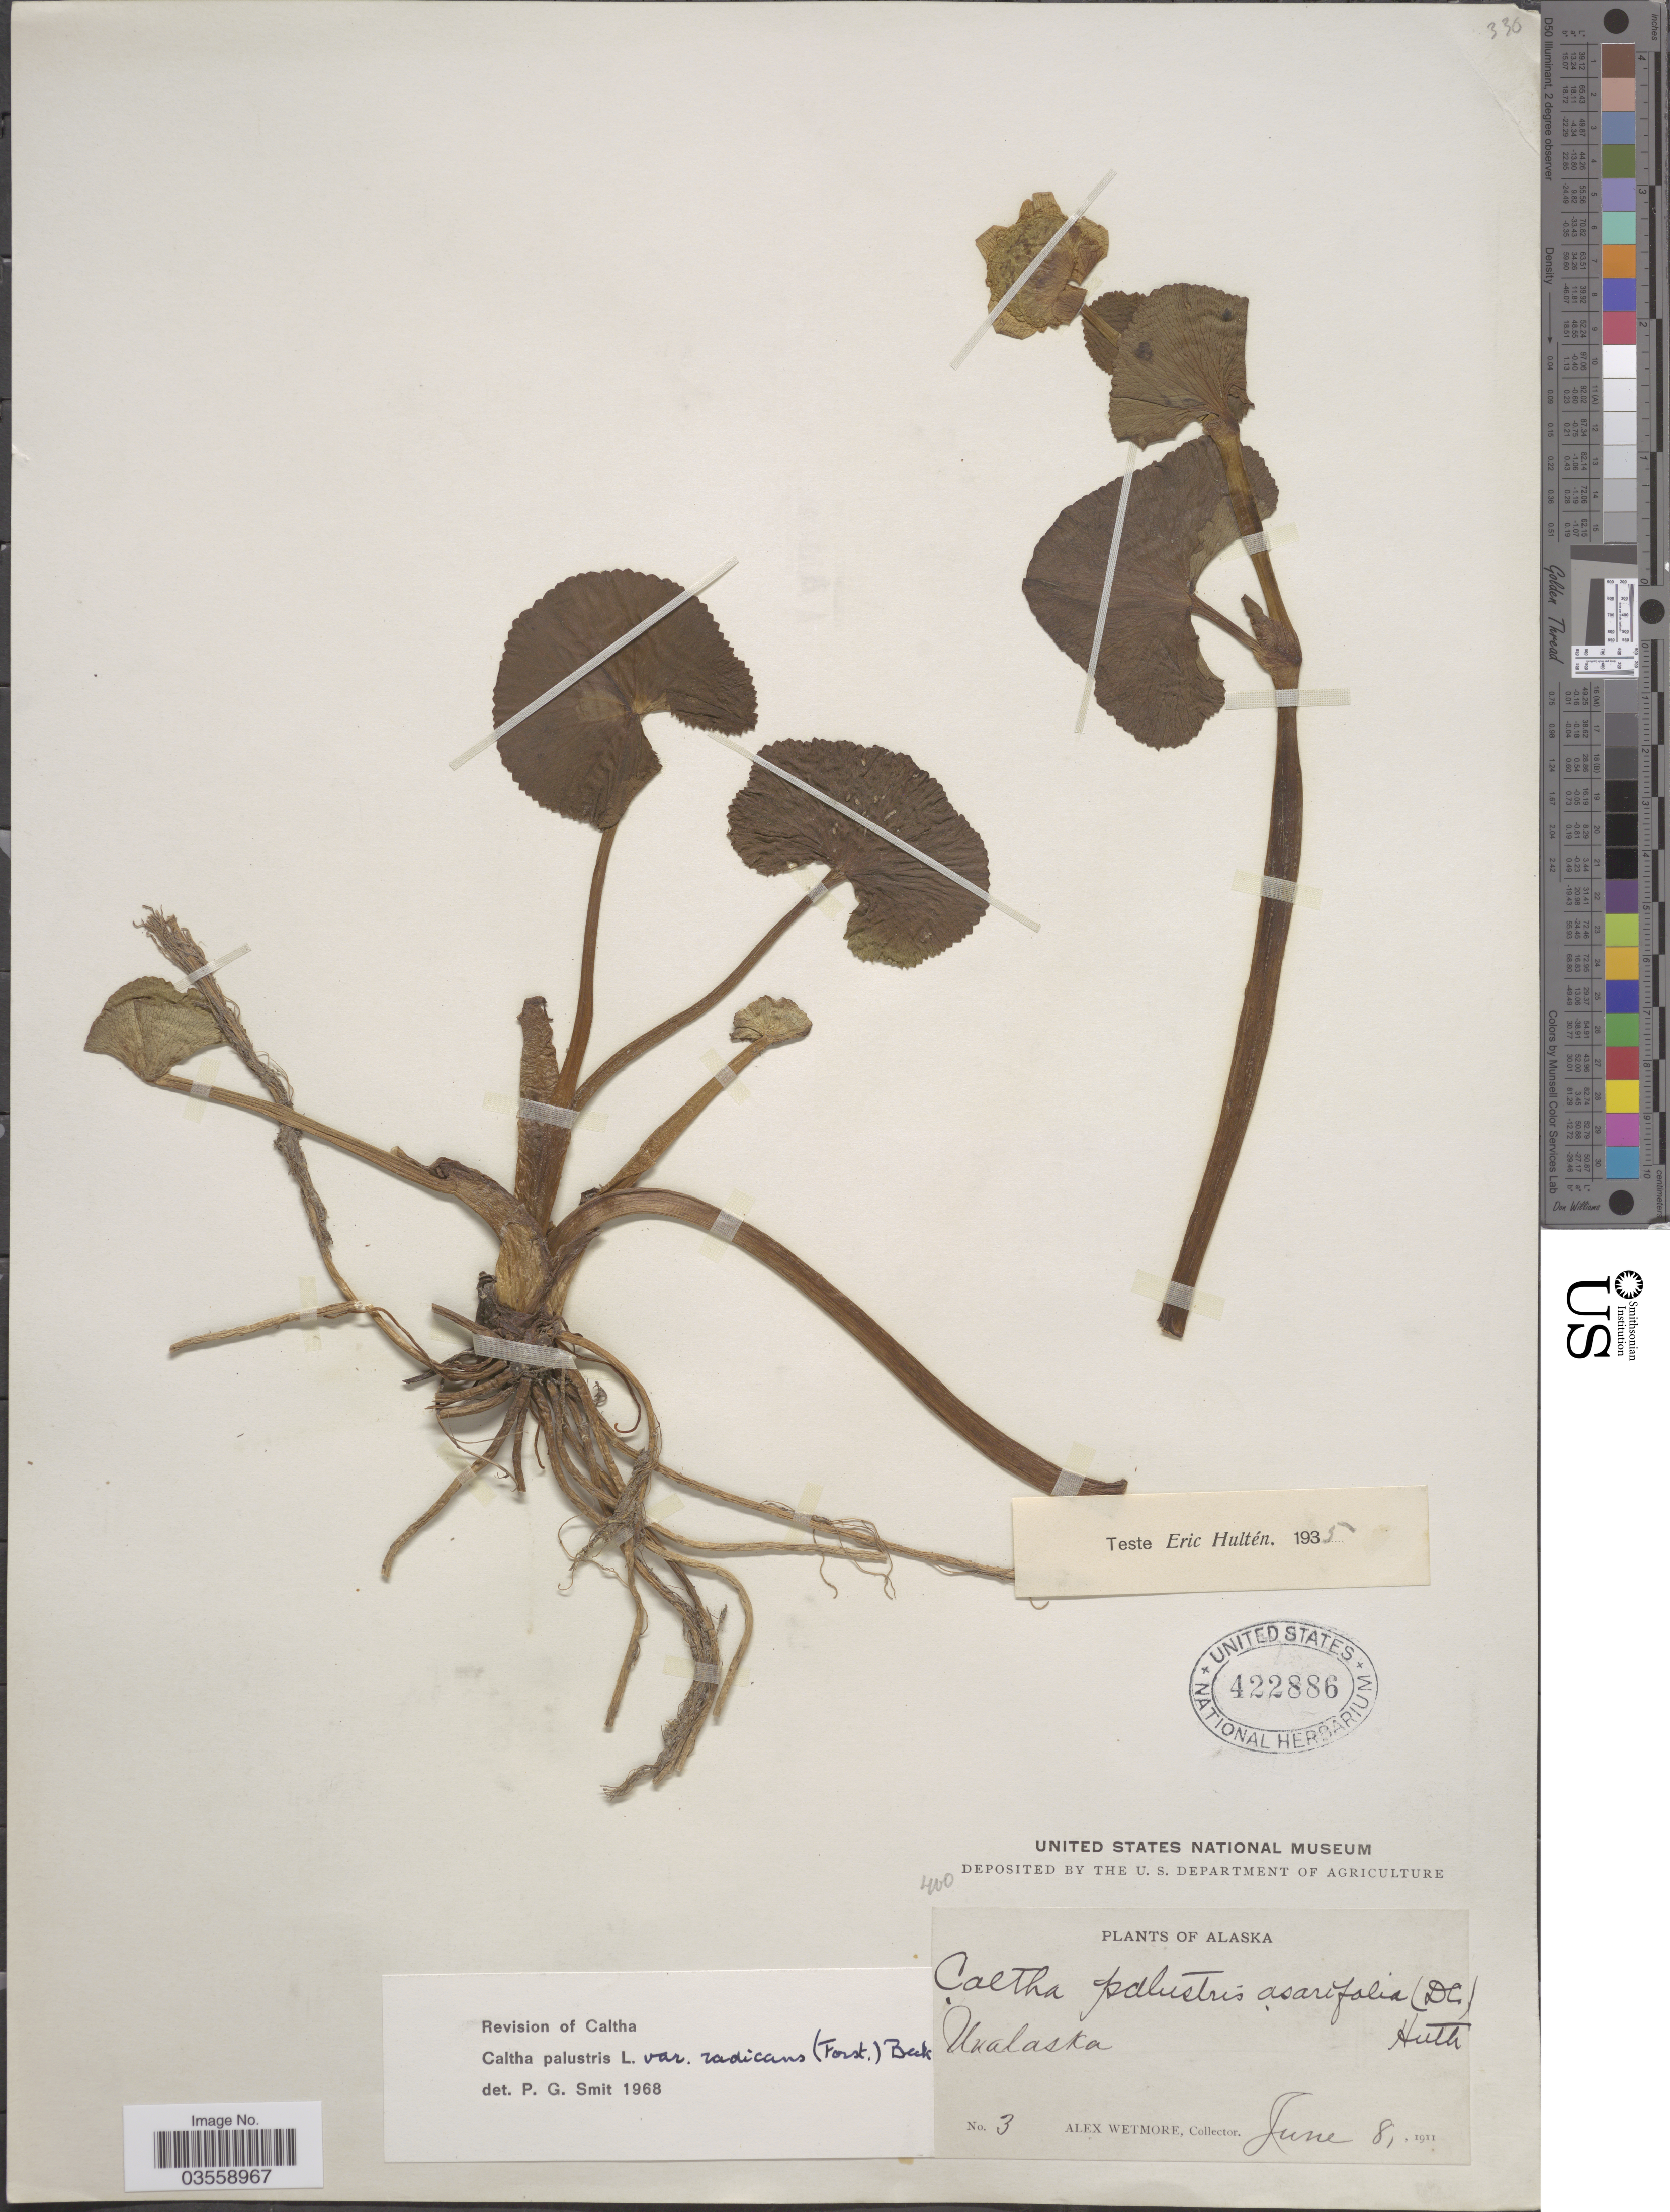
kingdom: Plantae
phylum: Tracheophyta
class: Magnoliopsida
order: Ranunculales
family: Ranunculaceae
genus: Caltha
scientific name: Caltha palustris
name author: L.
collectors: A. Wetmore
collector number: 3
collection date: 1911-06-08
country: United States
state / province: Alaska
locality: Unalaska.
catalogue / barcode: US 422886